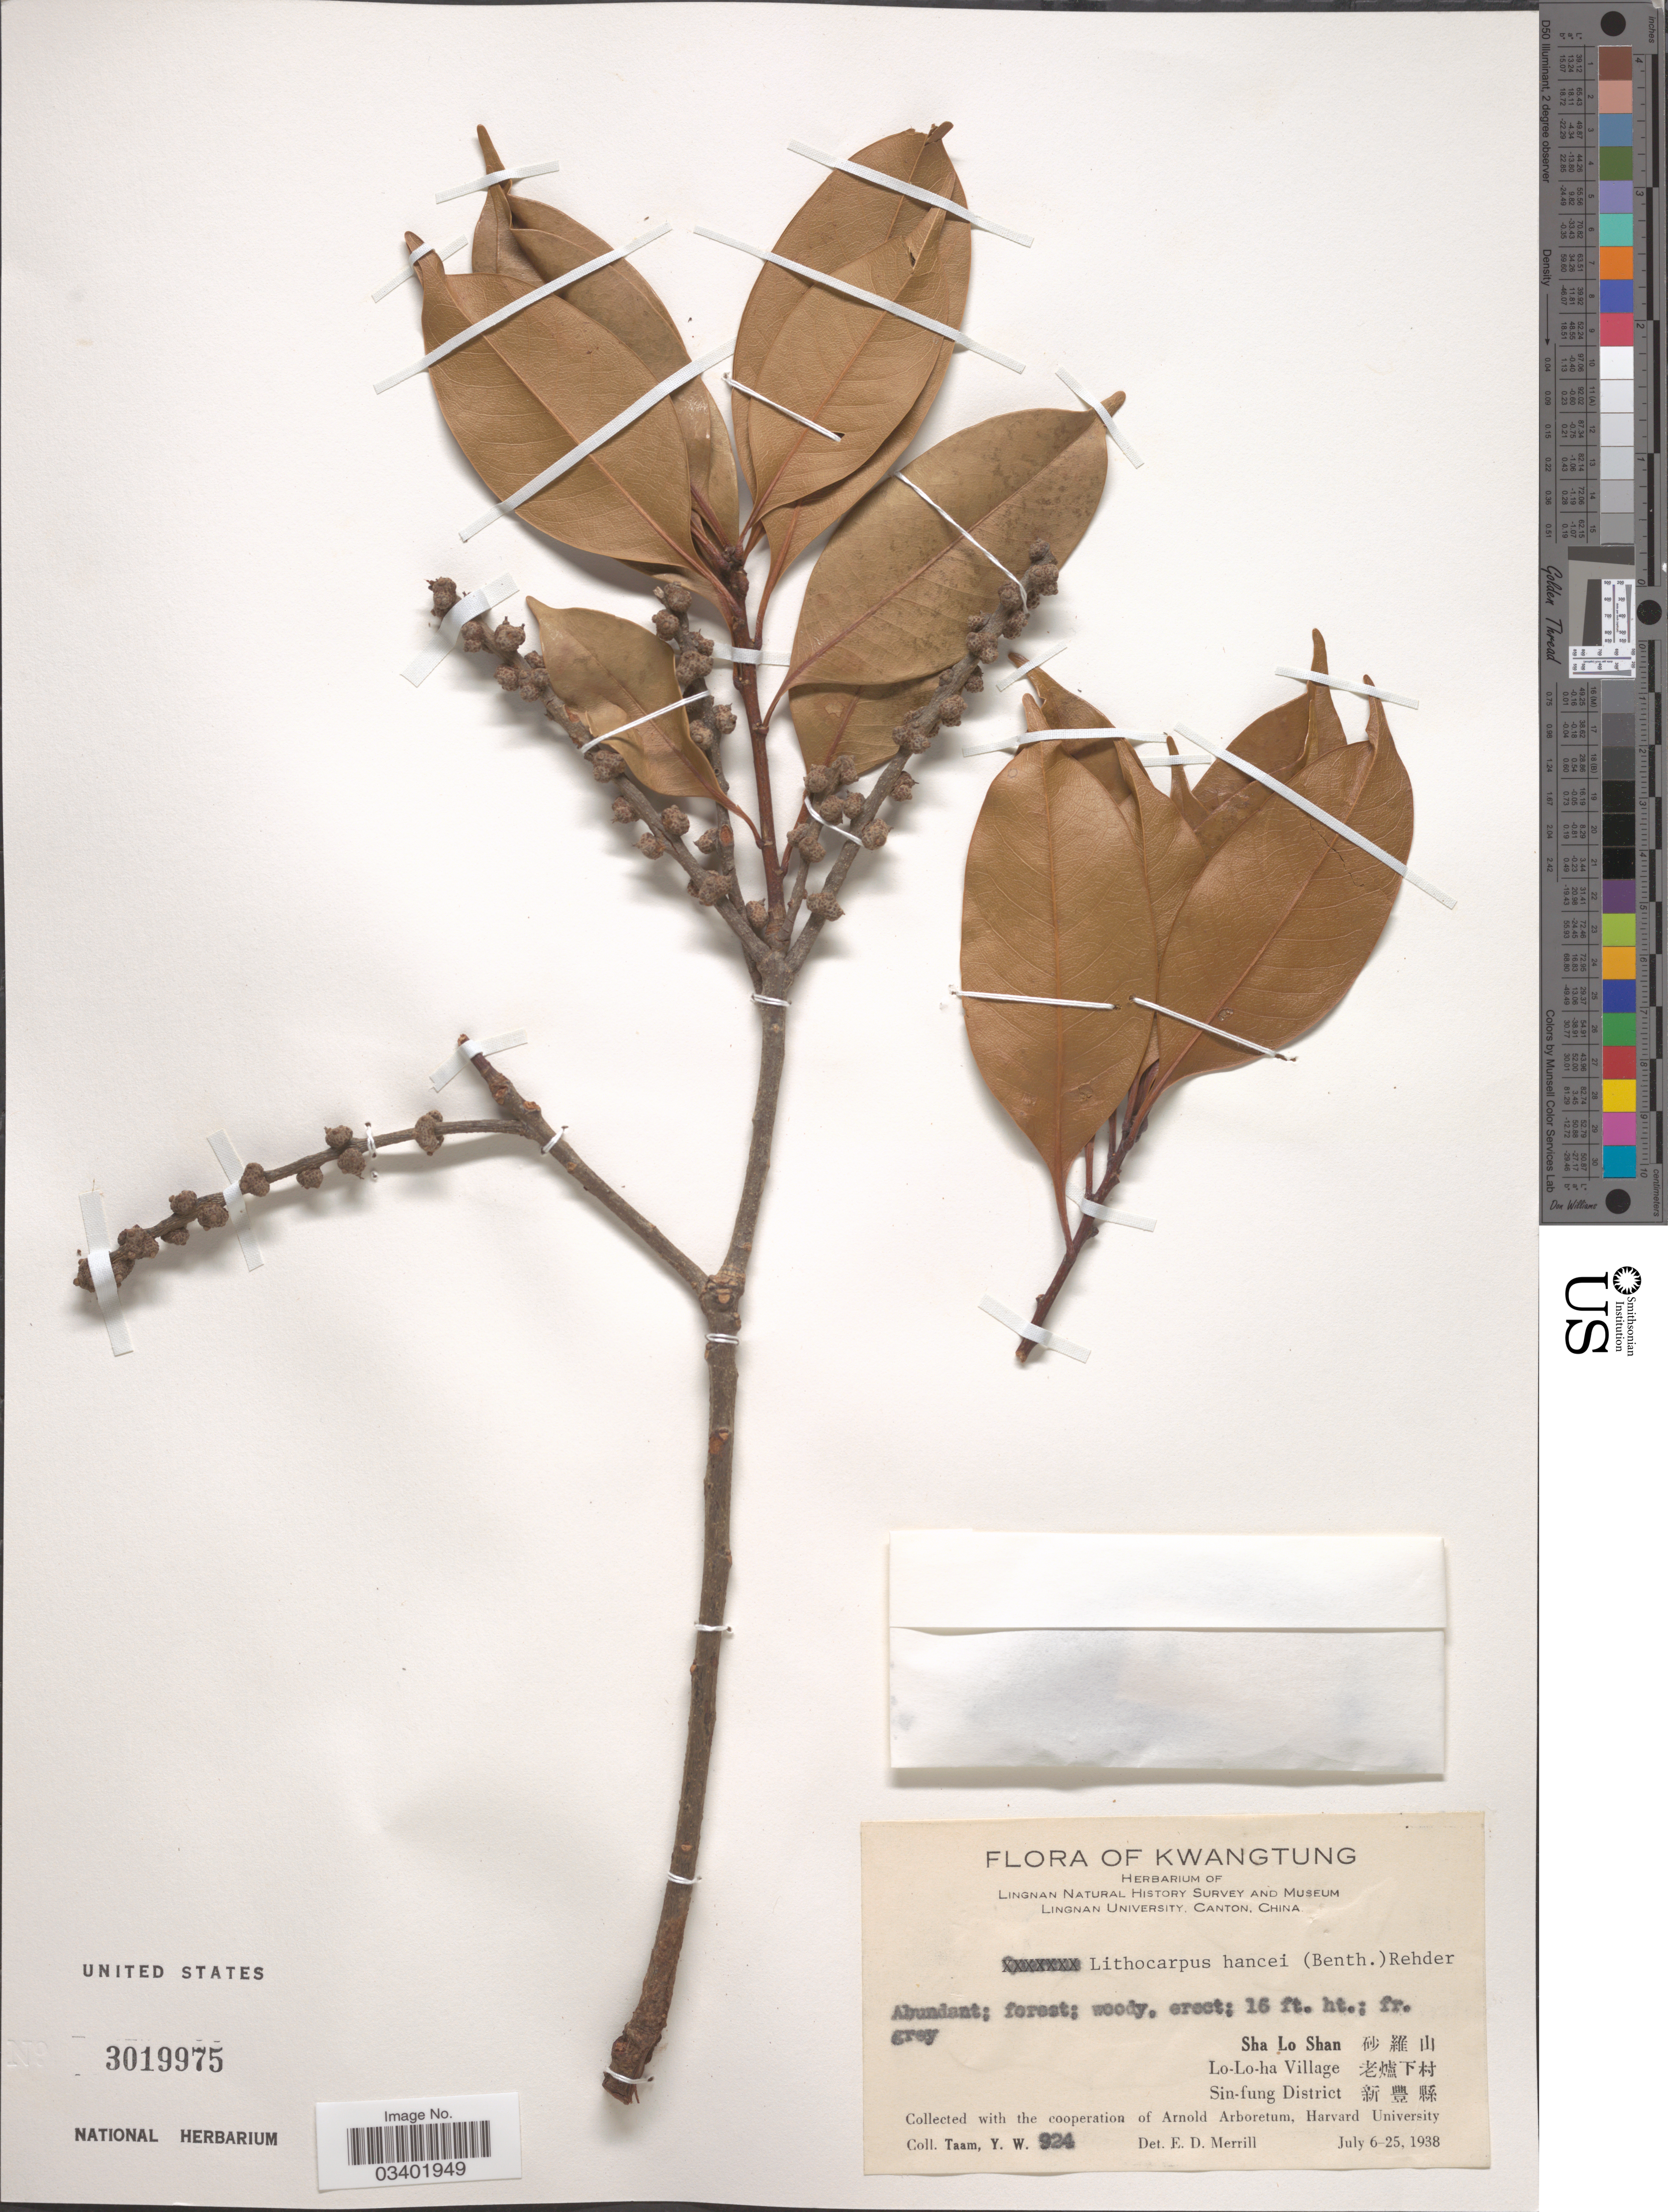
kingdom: Plantae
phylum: Tracheophyta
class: Magnoliopsida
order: Fagales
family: Fagaceae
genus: Lithocarpus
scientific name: Lithocarpus hancei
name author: (Benth.) Rehder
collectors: Y. W. Taam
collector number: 924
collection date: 1938-07-06/1938-07-25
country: China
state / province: Guangdong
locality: Kwangtung. Sha Lo Shan X. Lo-Lo-ha Village X. Sin-fung District X.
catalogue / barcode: US 3019975